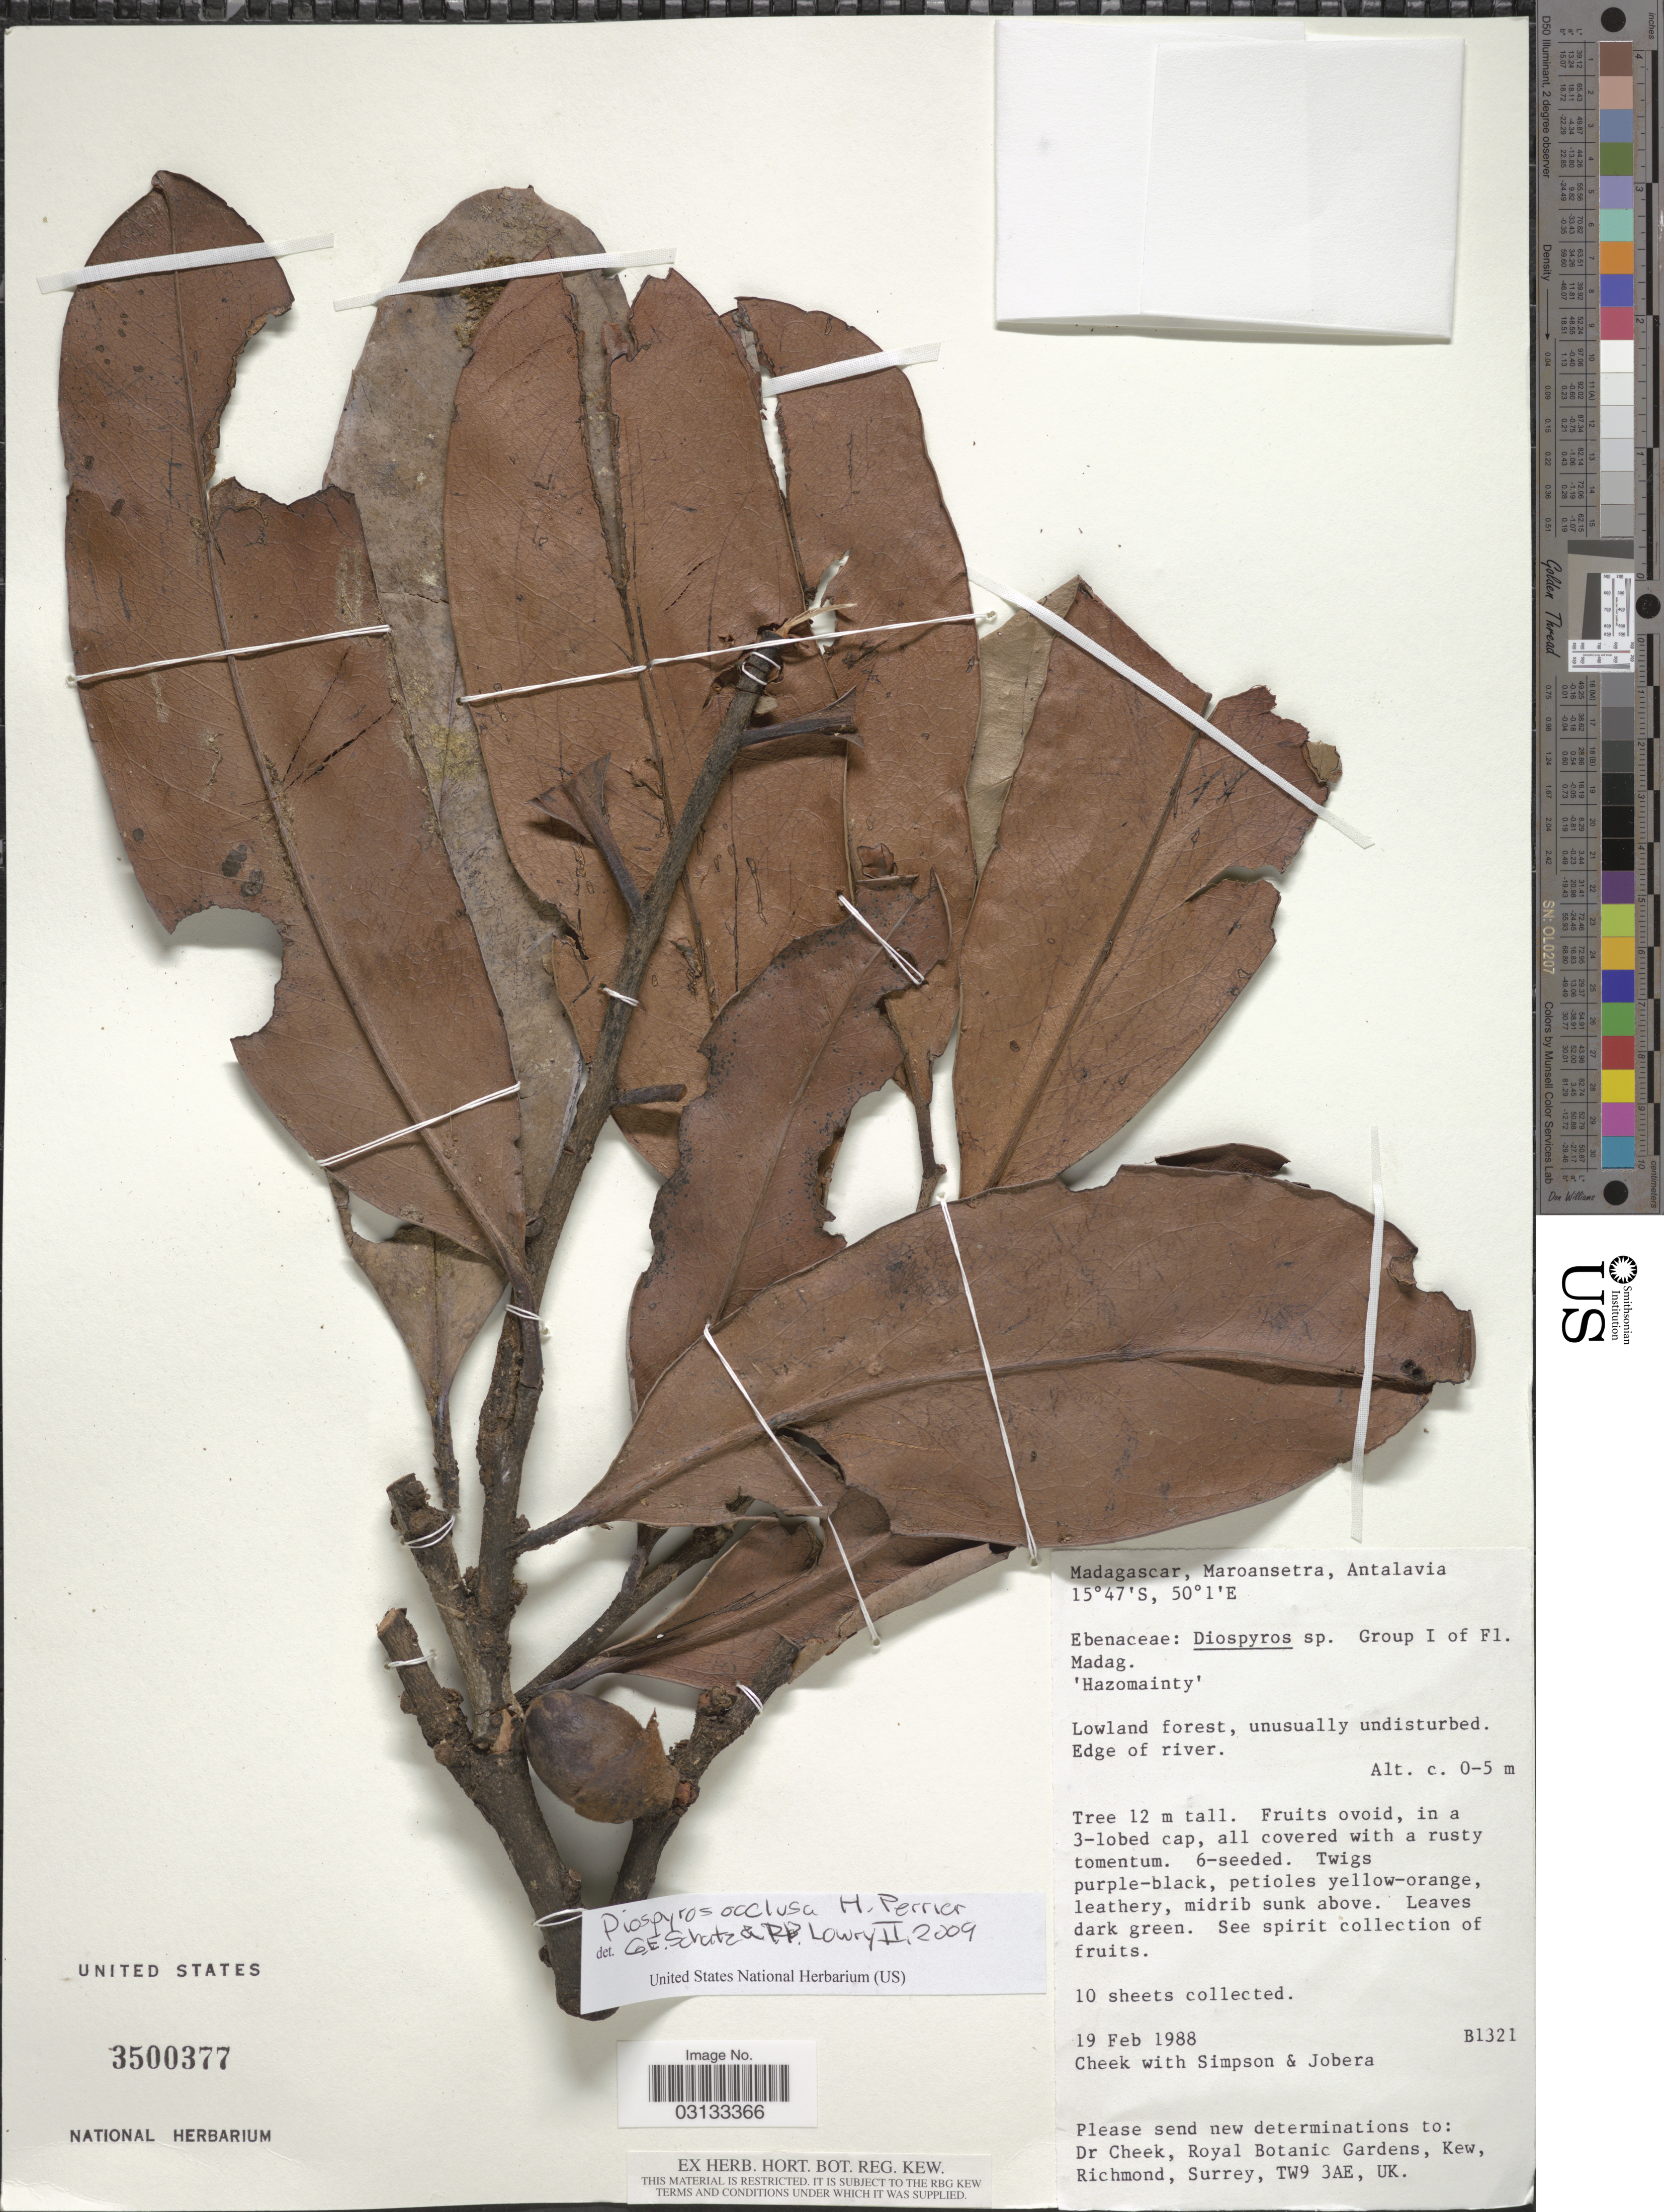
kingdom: Plantae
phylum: Tracheophyta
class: Magnoliopsida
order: Ericales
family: Ebenaceae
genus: Diospyros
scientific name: Diospyros occlusa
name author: H. Perrier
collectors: Simpson, -- & Jobera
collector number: B1321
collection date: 1988-02-19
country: Madagascar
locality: Maroansetra, Antalavia.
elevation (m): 0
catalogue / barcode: US 3500377